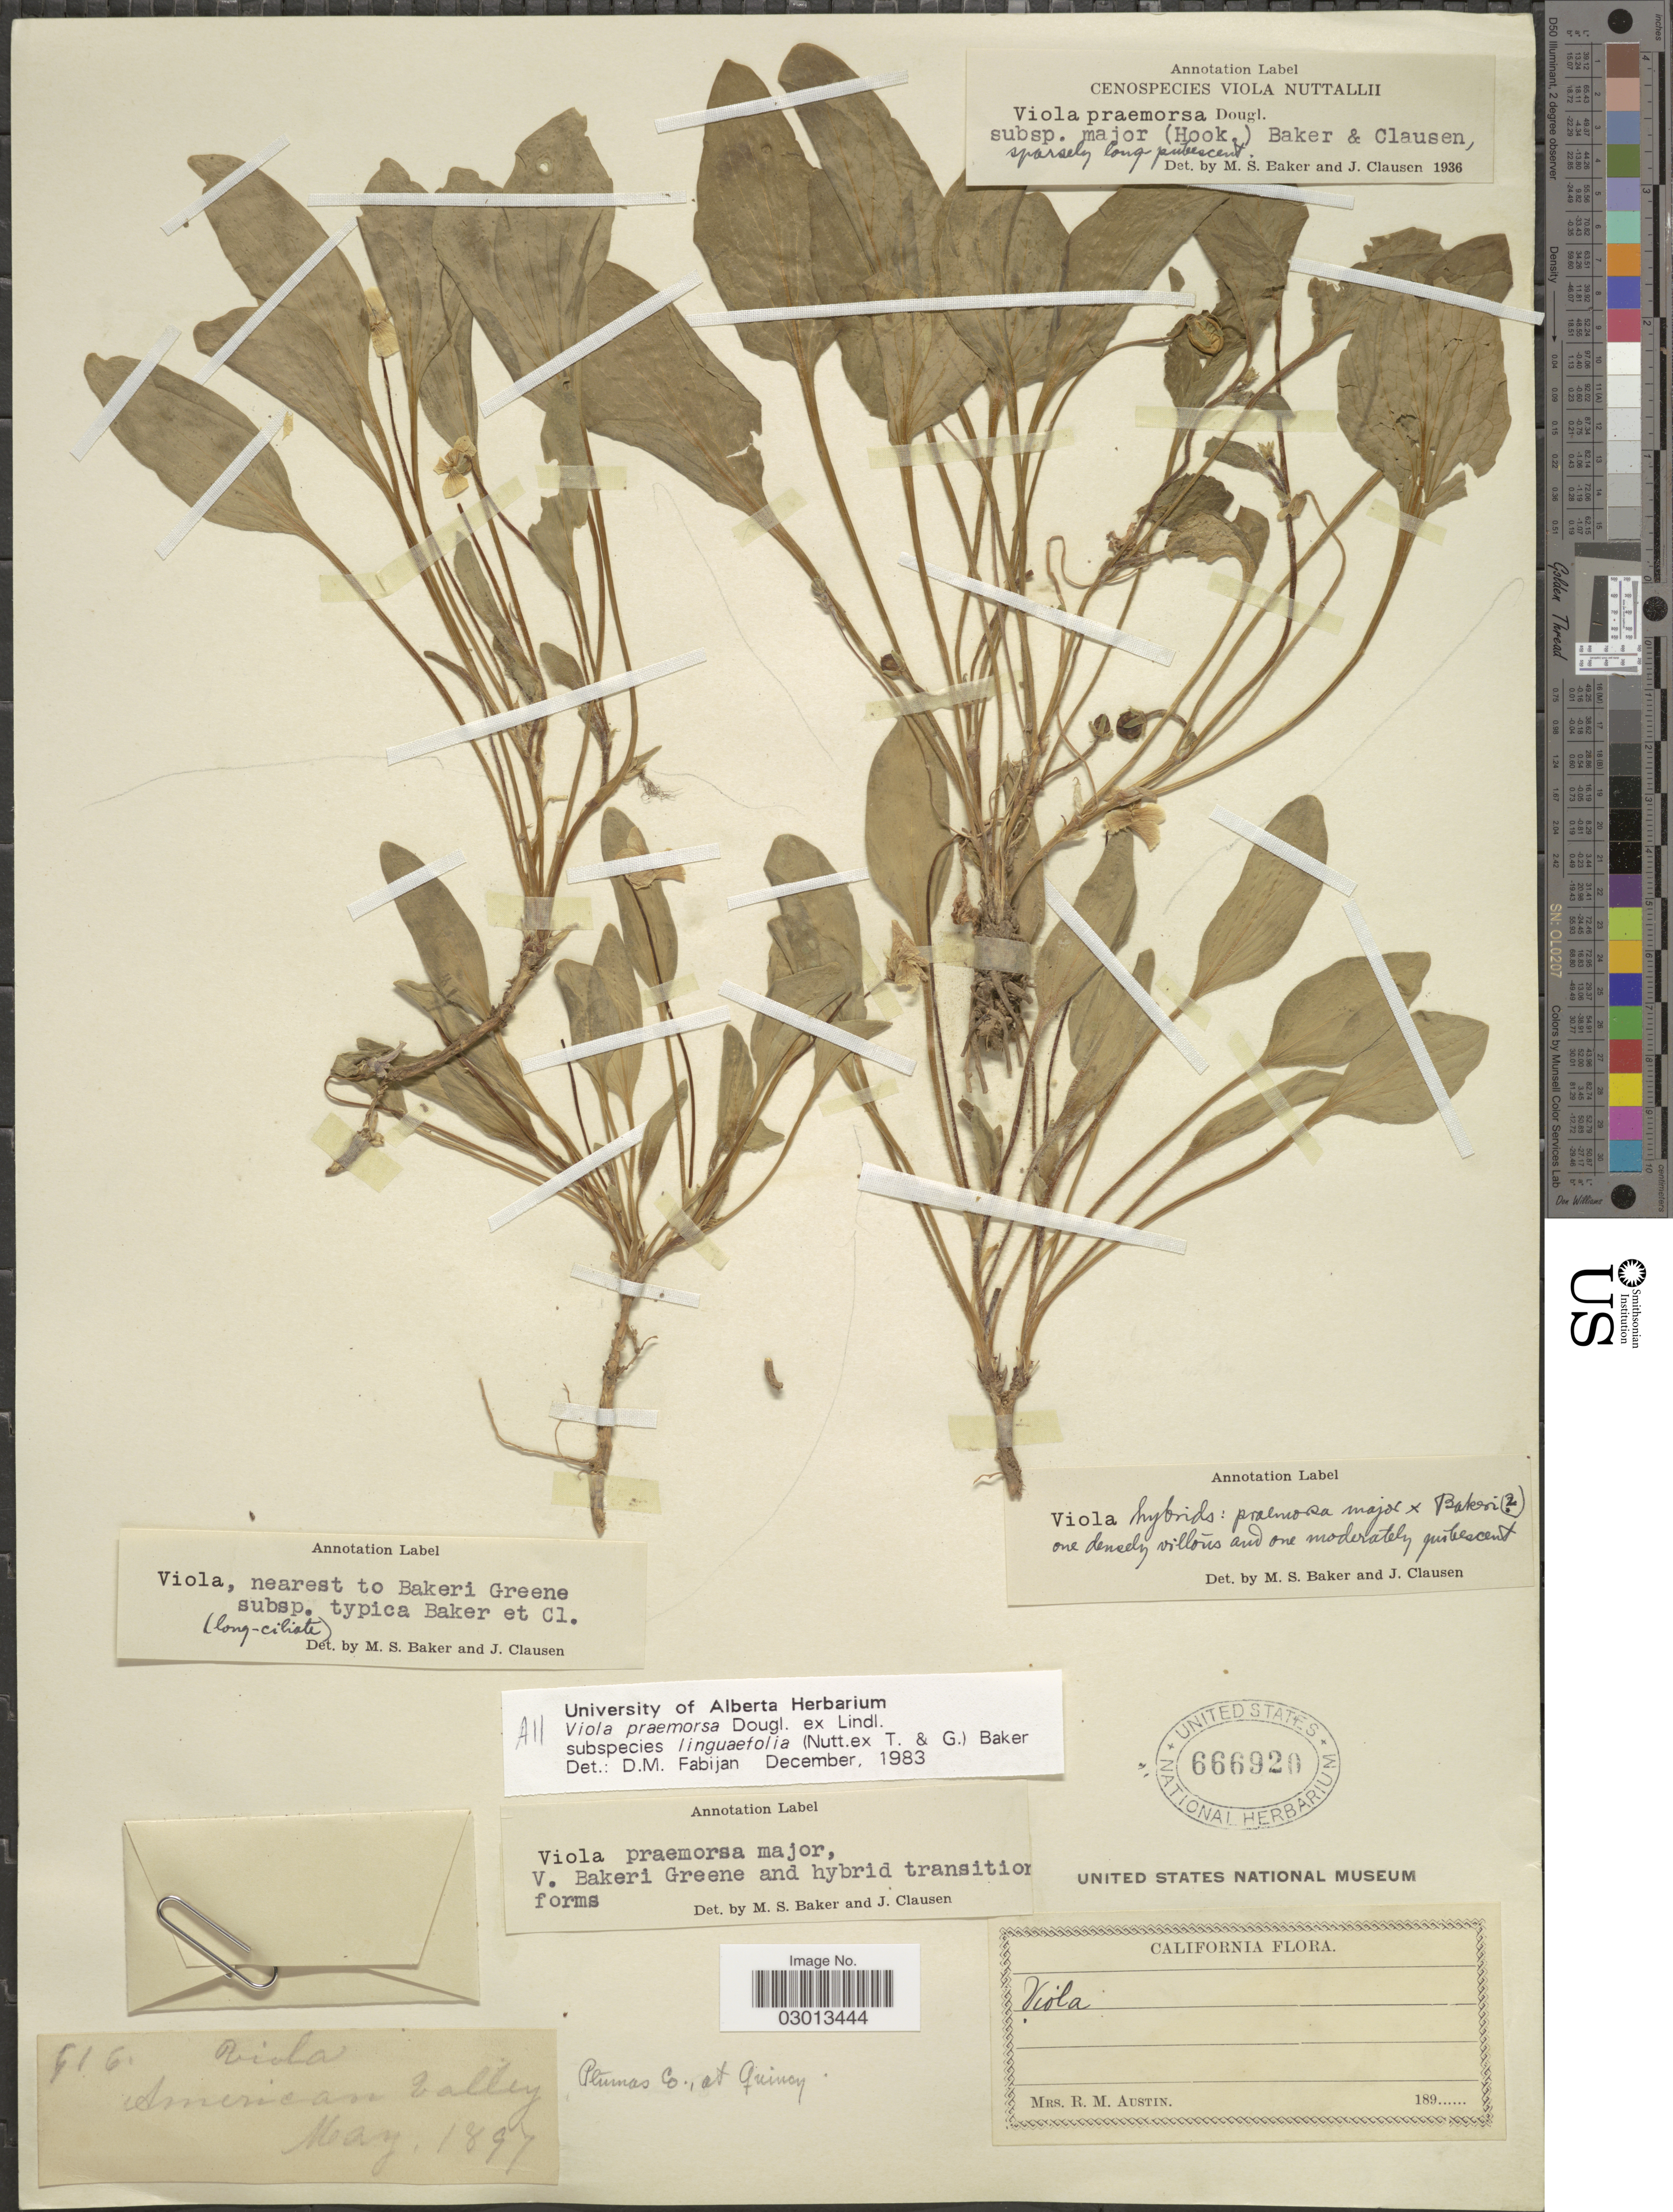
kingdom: Plantae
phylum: Tracheophyta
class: Magnoliopsida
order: Malpighiales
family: Violaceae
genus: Viola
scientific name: Viola praemorsa subsp. linguifolia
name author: (Nutt.) M.S. Baker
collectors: R. Austin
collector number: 616*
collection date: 1897-05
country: United States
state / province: California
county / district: Plumas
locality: American Valley, Plumas Co., at Quincy.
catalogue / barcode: US 666920